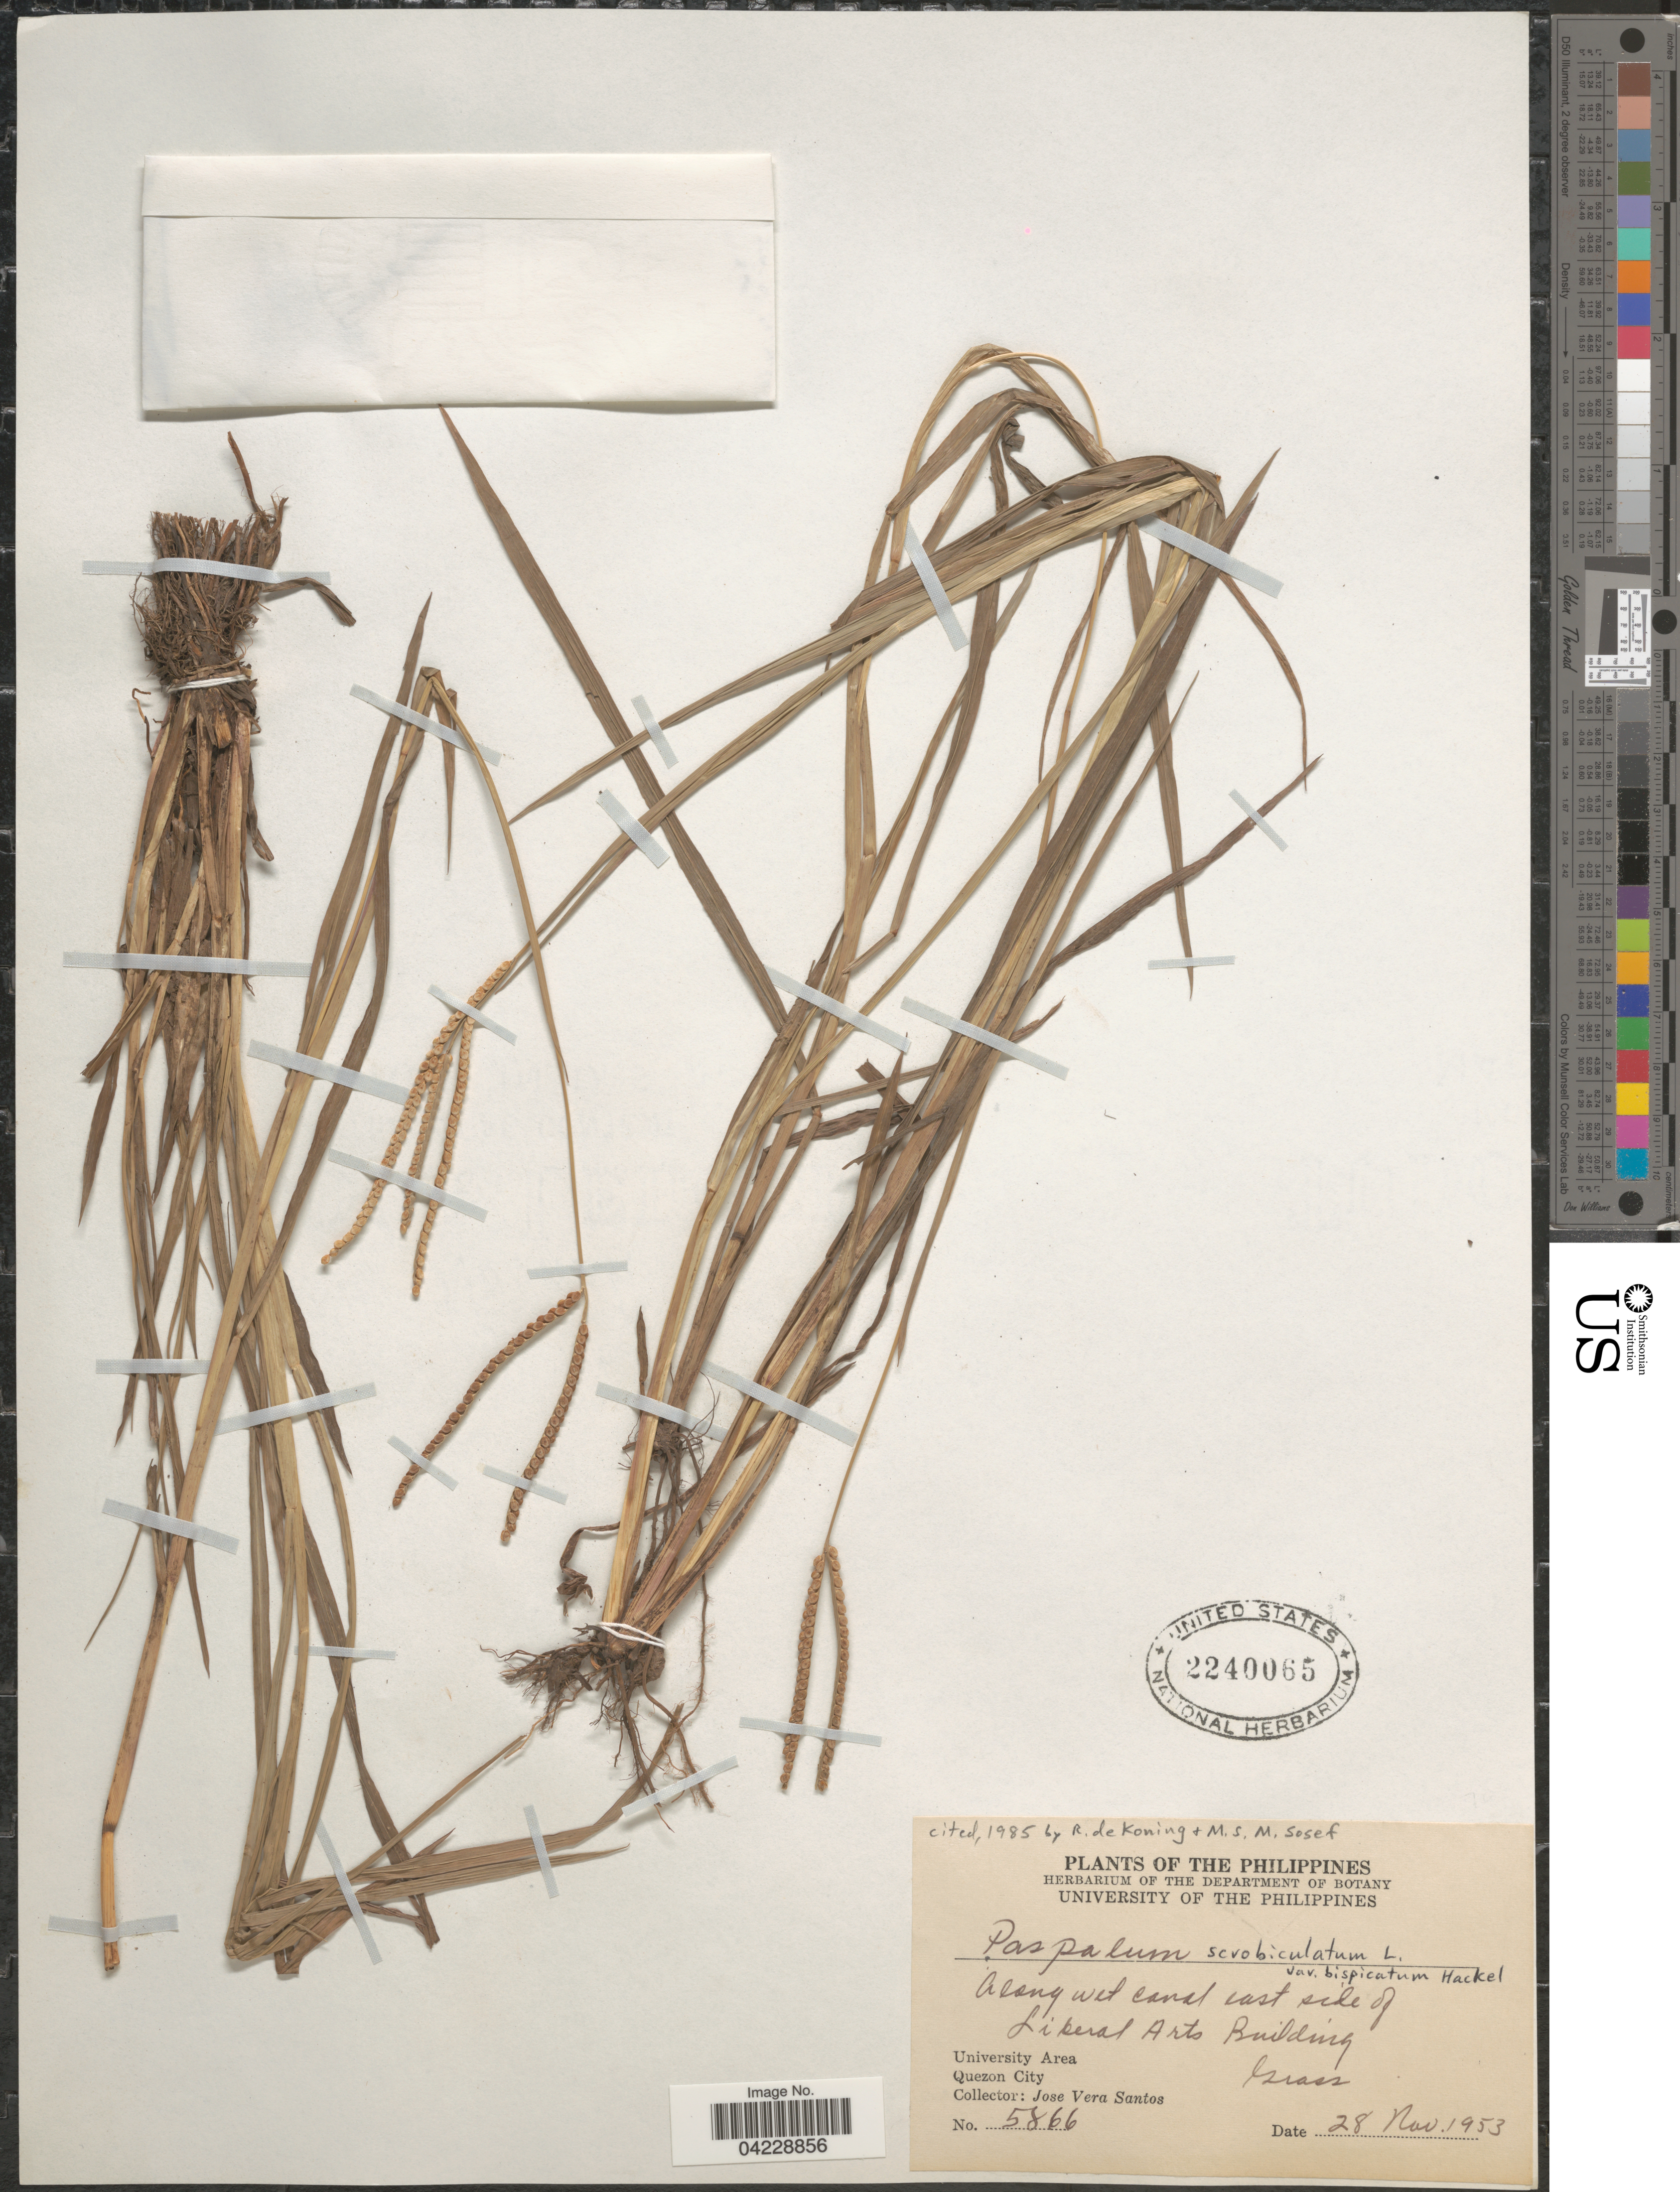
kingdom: Plantae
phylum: Tracheophyta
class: Liliopsida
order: Poales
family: Poaceae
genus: Paspalum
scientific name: Paspalum scrobiculatum var. bispicatum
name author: Hack. ex Merr.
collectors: J. Vera Santos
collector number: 5866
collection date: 1953-11-28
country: Philippines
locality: Along wet canal east side of Liberal Arts Building. University Area. Quezon City.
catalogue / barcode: US 2240065